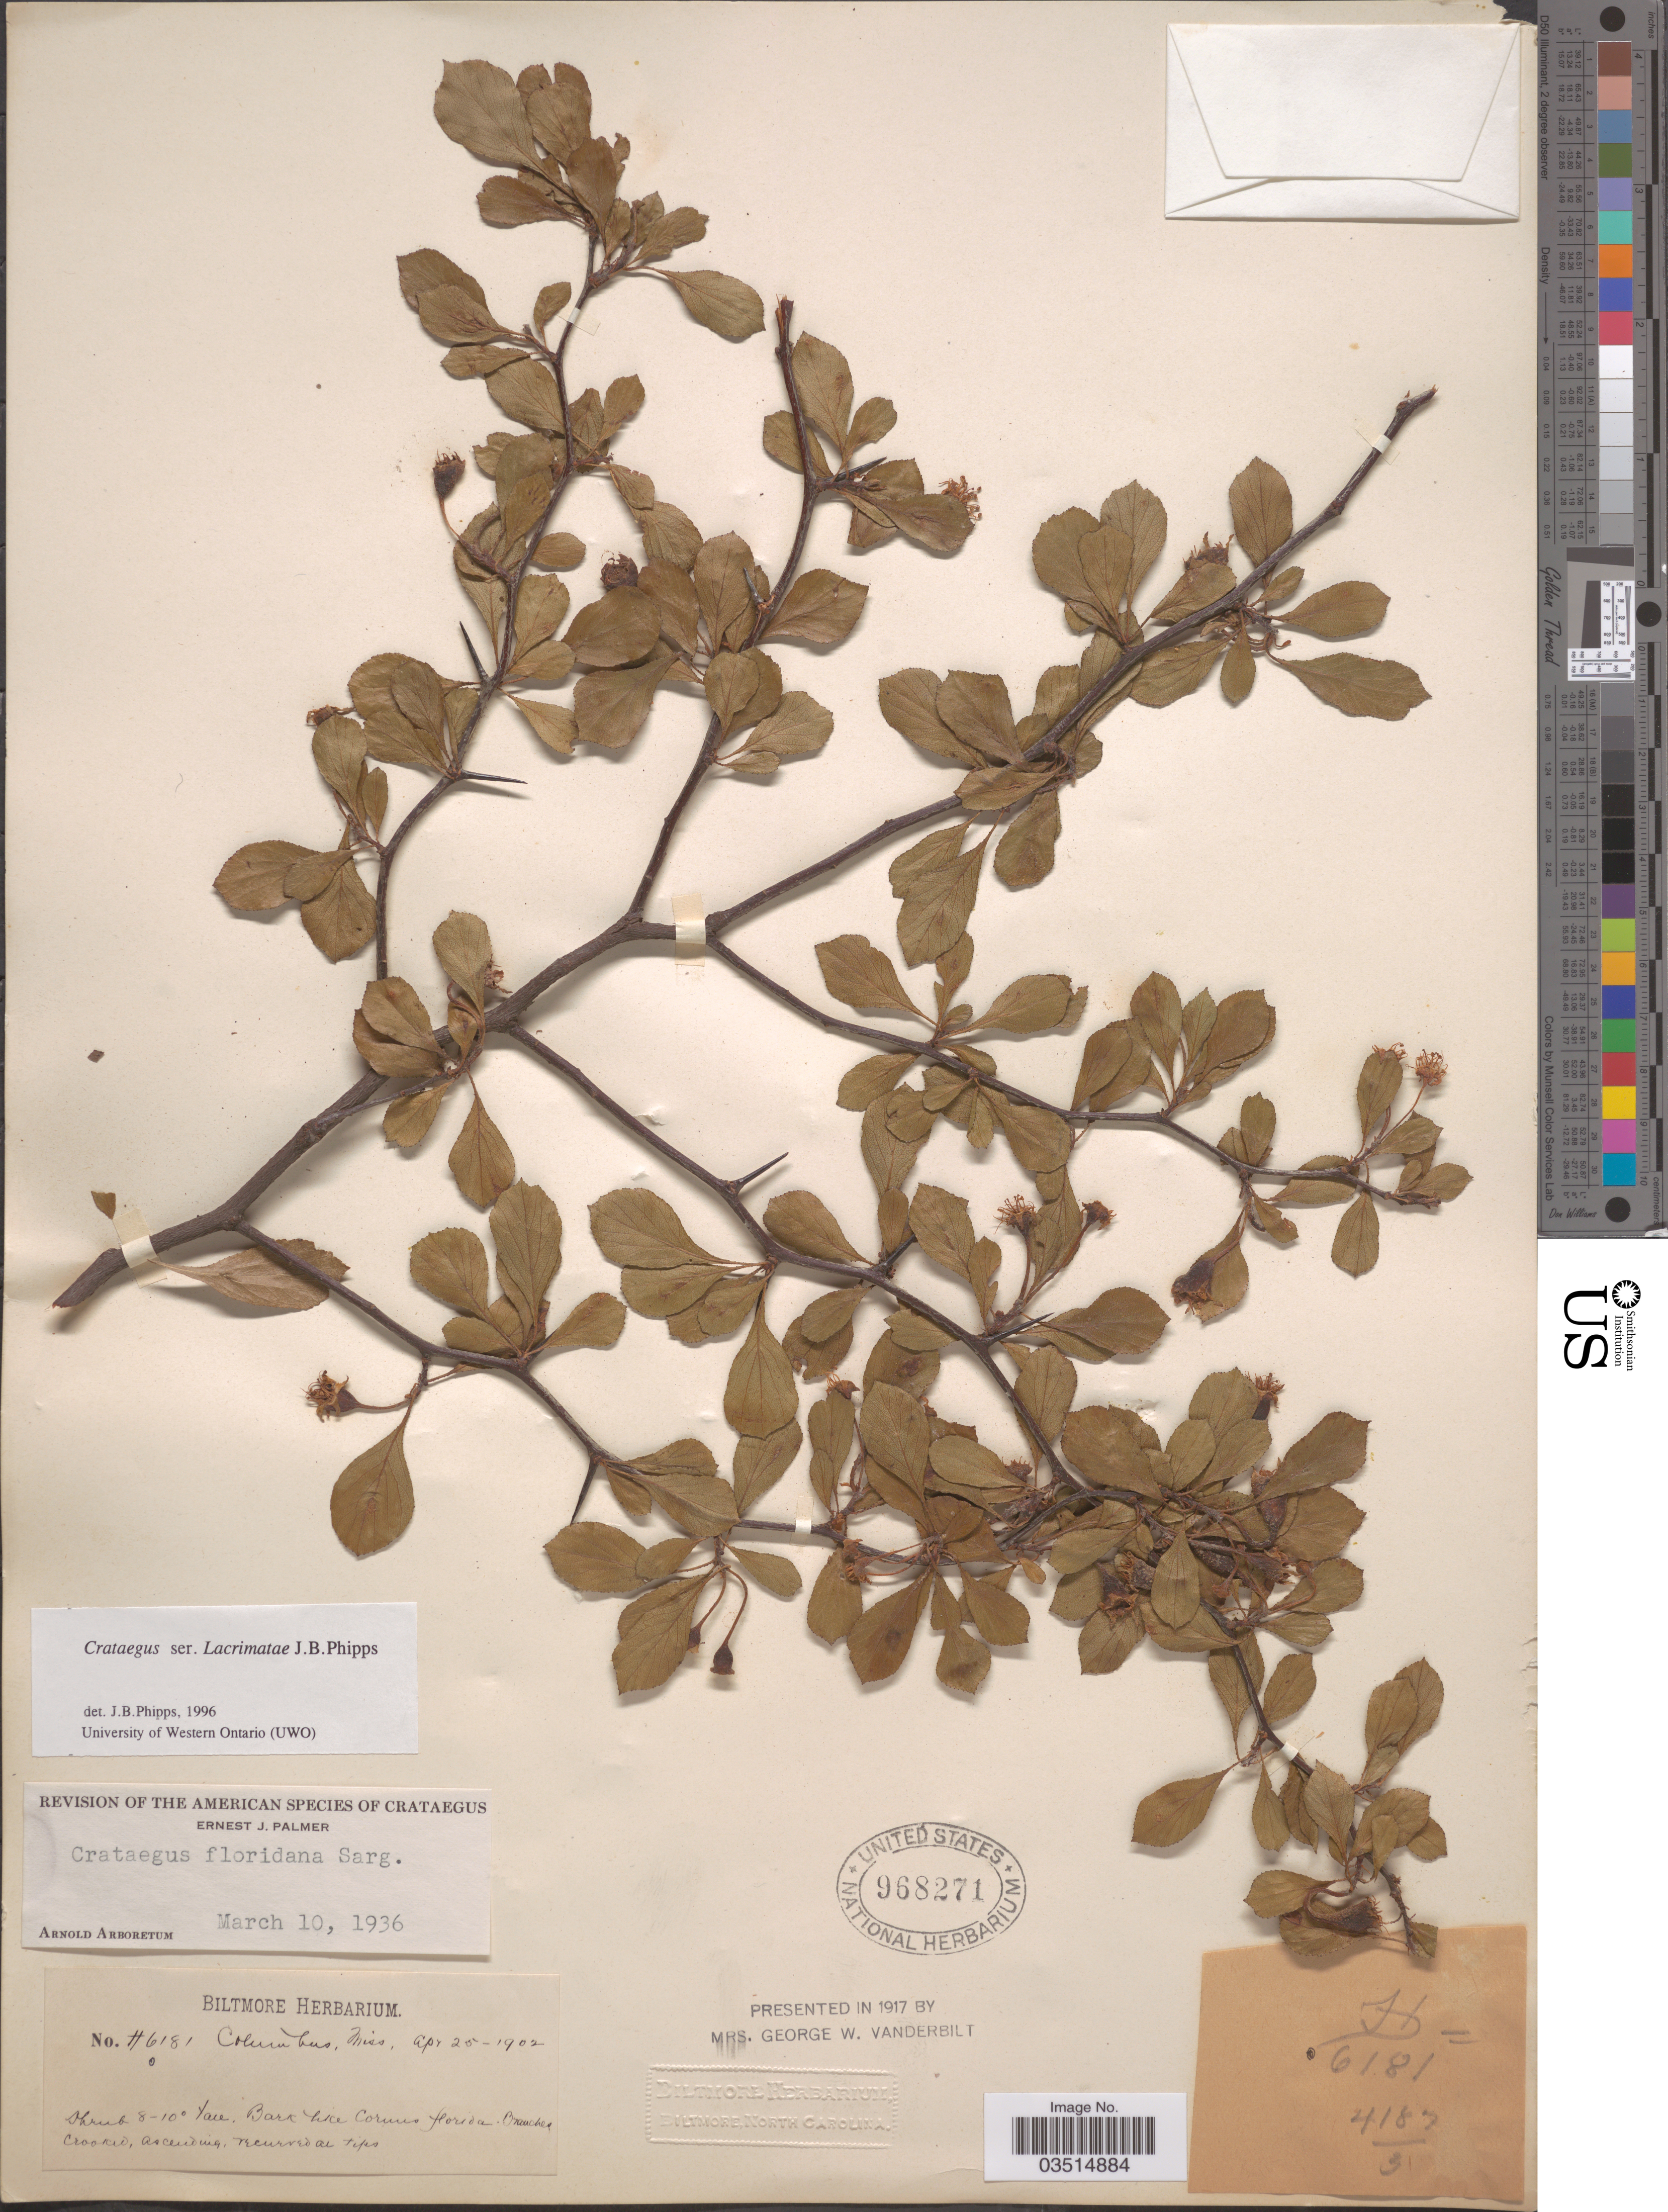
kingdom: Plantae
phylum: Tracheophyta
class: Magnoliopsida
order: Rosales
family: Rosaceae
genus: Crataegus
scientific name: Crataegus floridana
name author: Sarg.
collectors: ex herb. Biltmore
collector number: H6181 = 4187/3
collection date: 1902-04-25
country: United States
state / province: Mississippi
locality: Columbus.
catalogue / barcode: US 968271